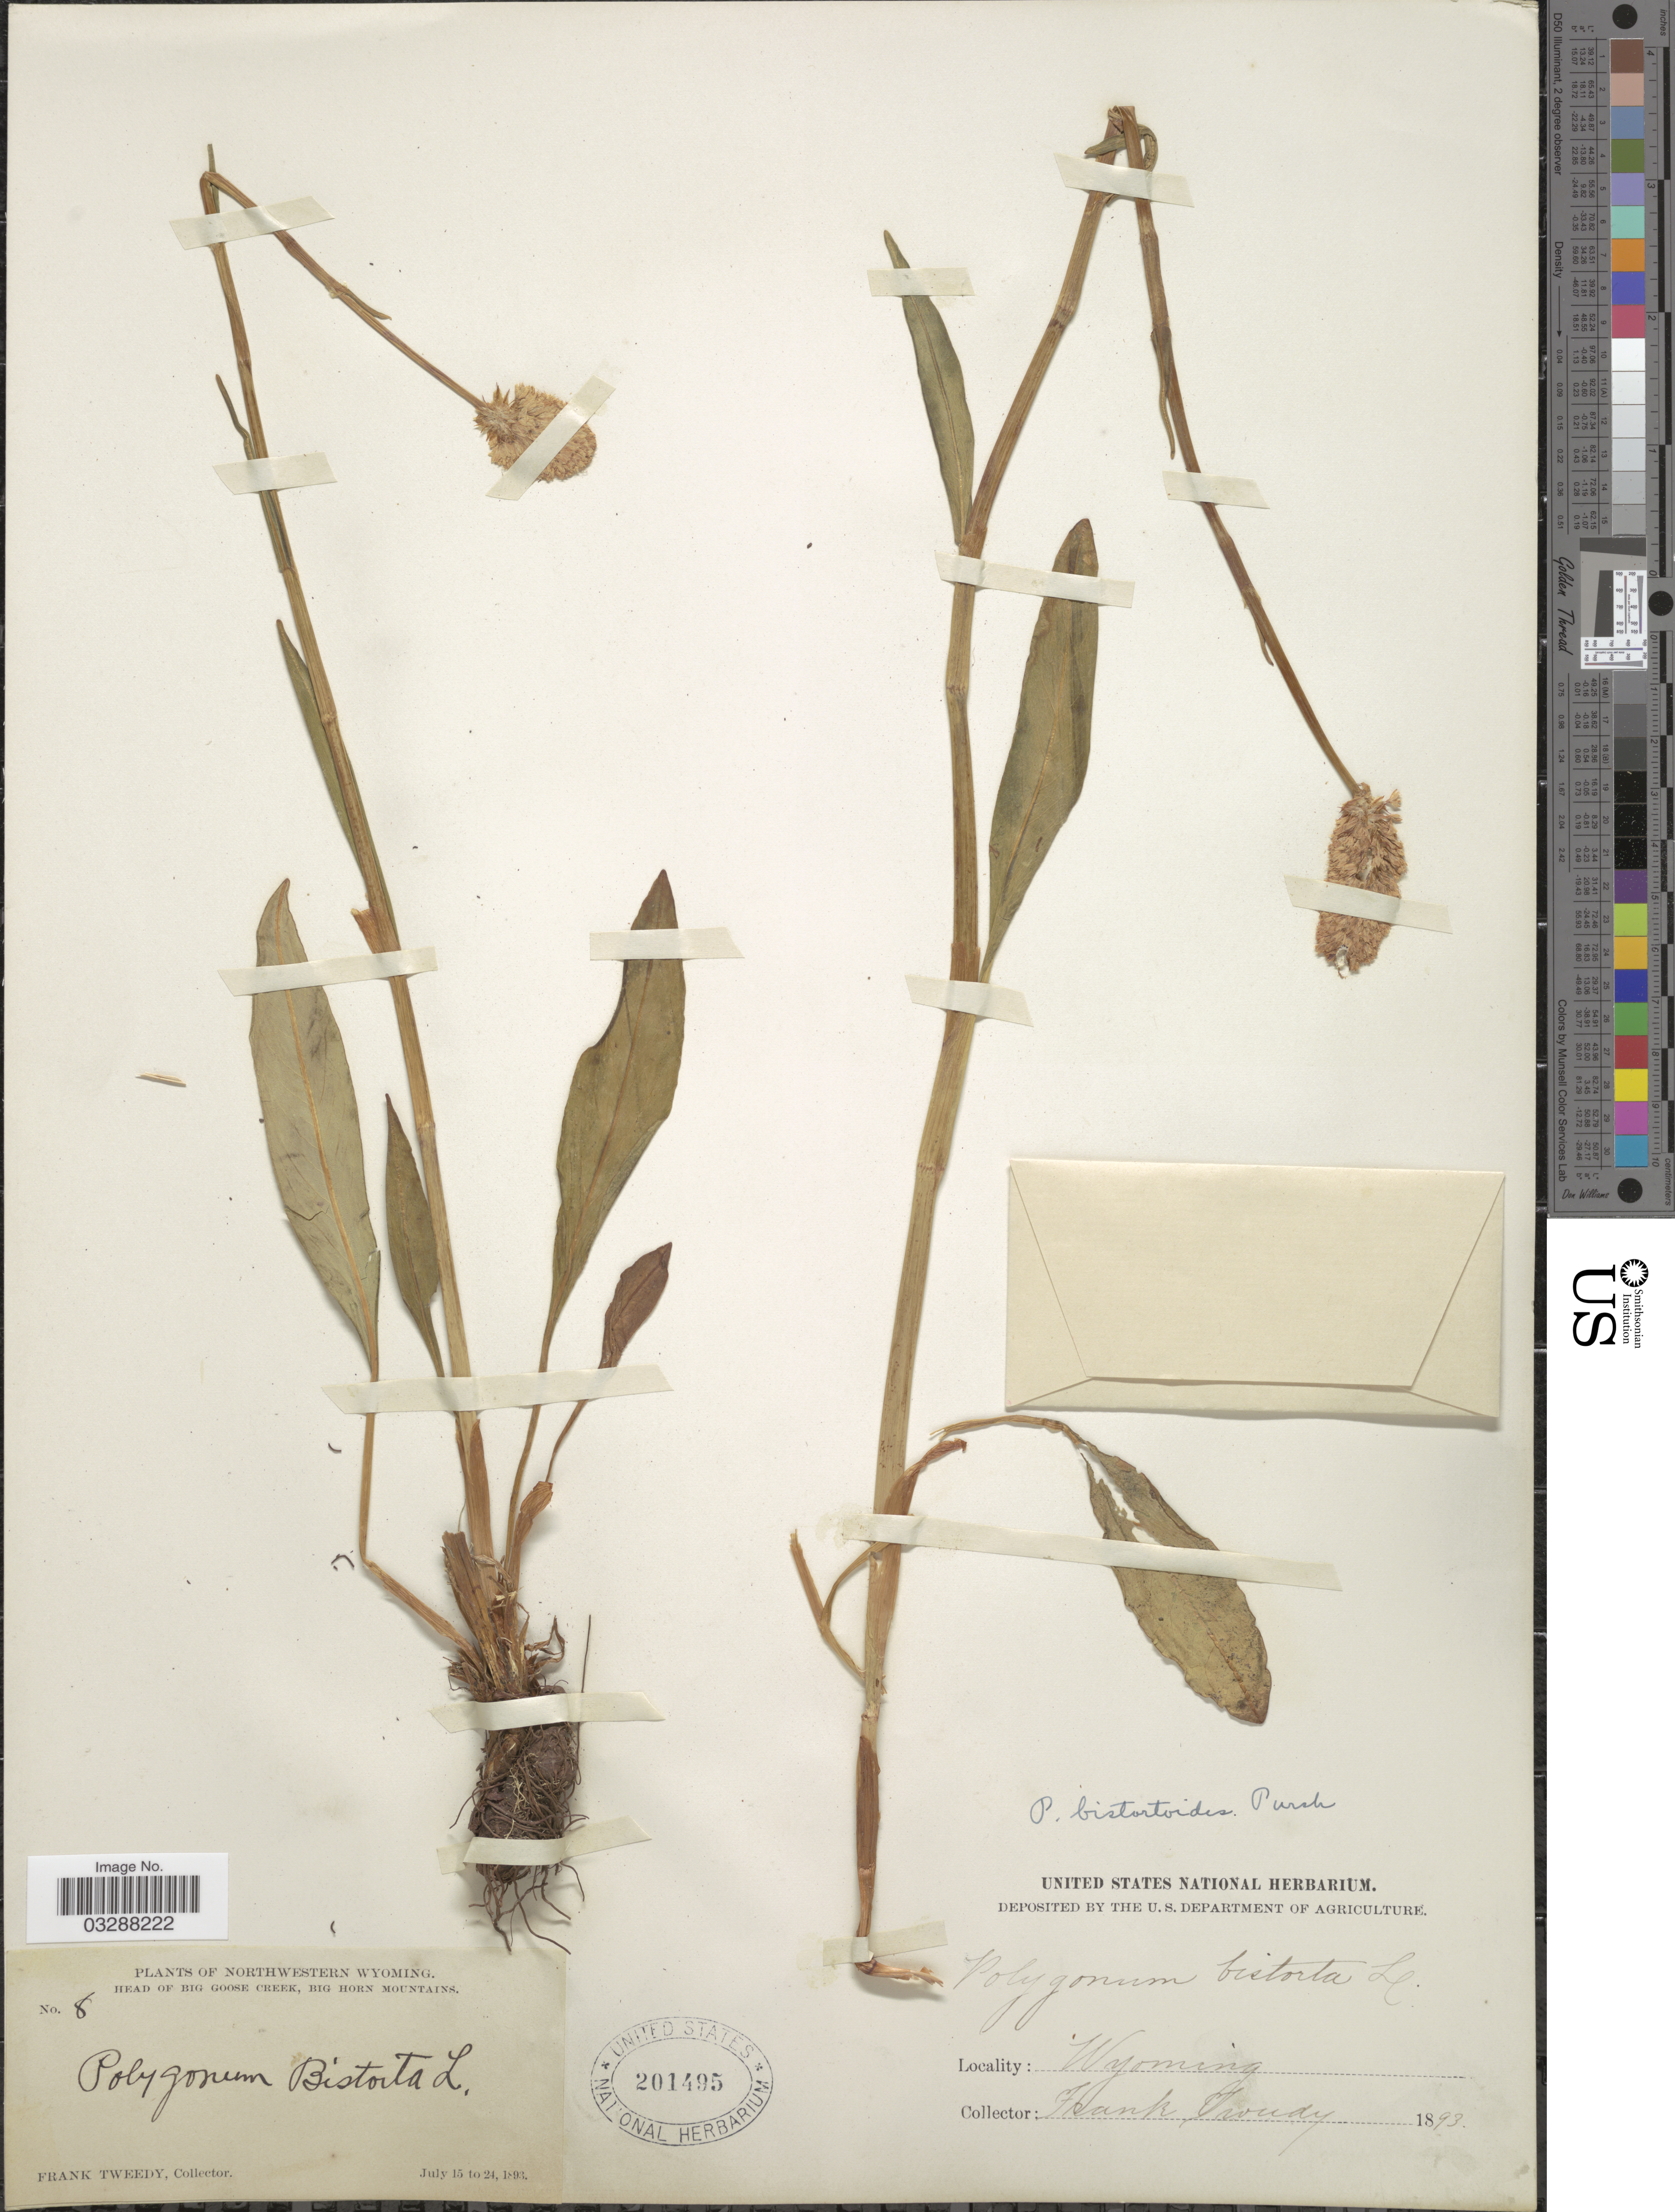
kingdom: Plantae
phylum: Tracheophyta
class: Magnoliopsida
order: Caryophyllales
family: Polygonaceae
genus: Bistorta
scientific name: Bistorta bistortoides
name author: (Pursh) Small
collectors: F. Tweedy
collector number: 8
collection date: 1893-07-15/1893-07-24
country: United States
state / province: Wyoming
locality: Northwestern Wyoming. Head of Big Goose Creek, Big Horn Mountains.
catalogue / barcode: US 201495